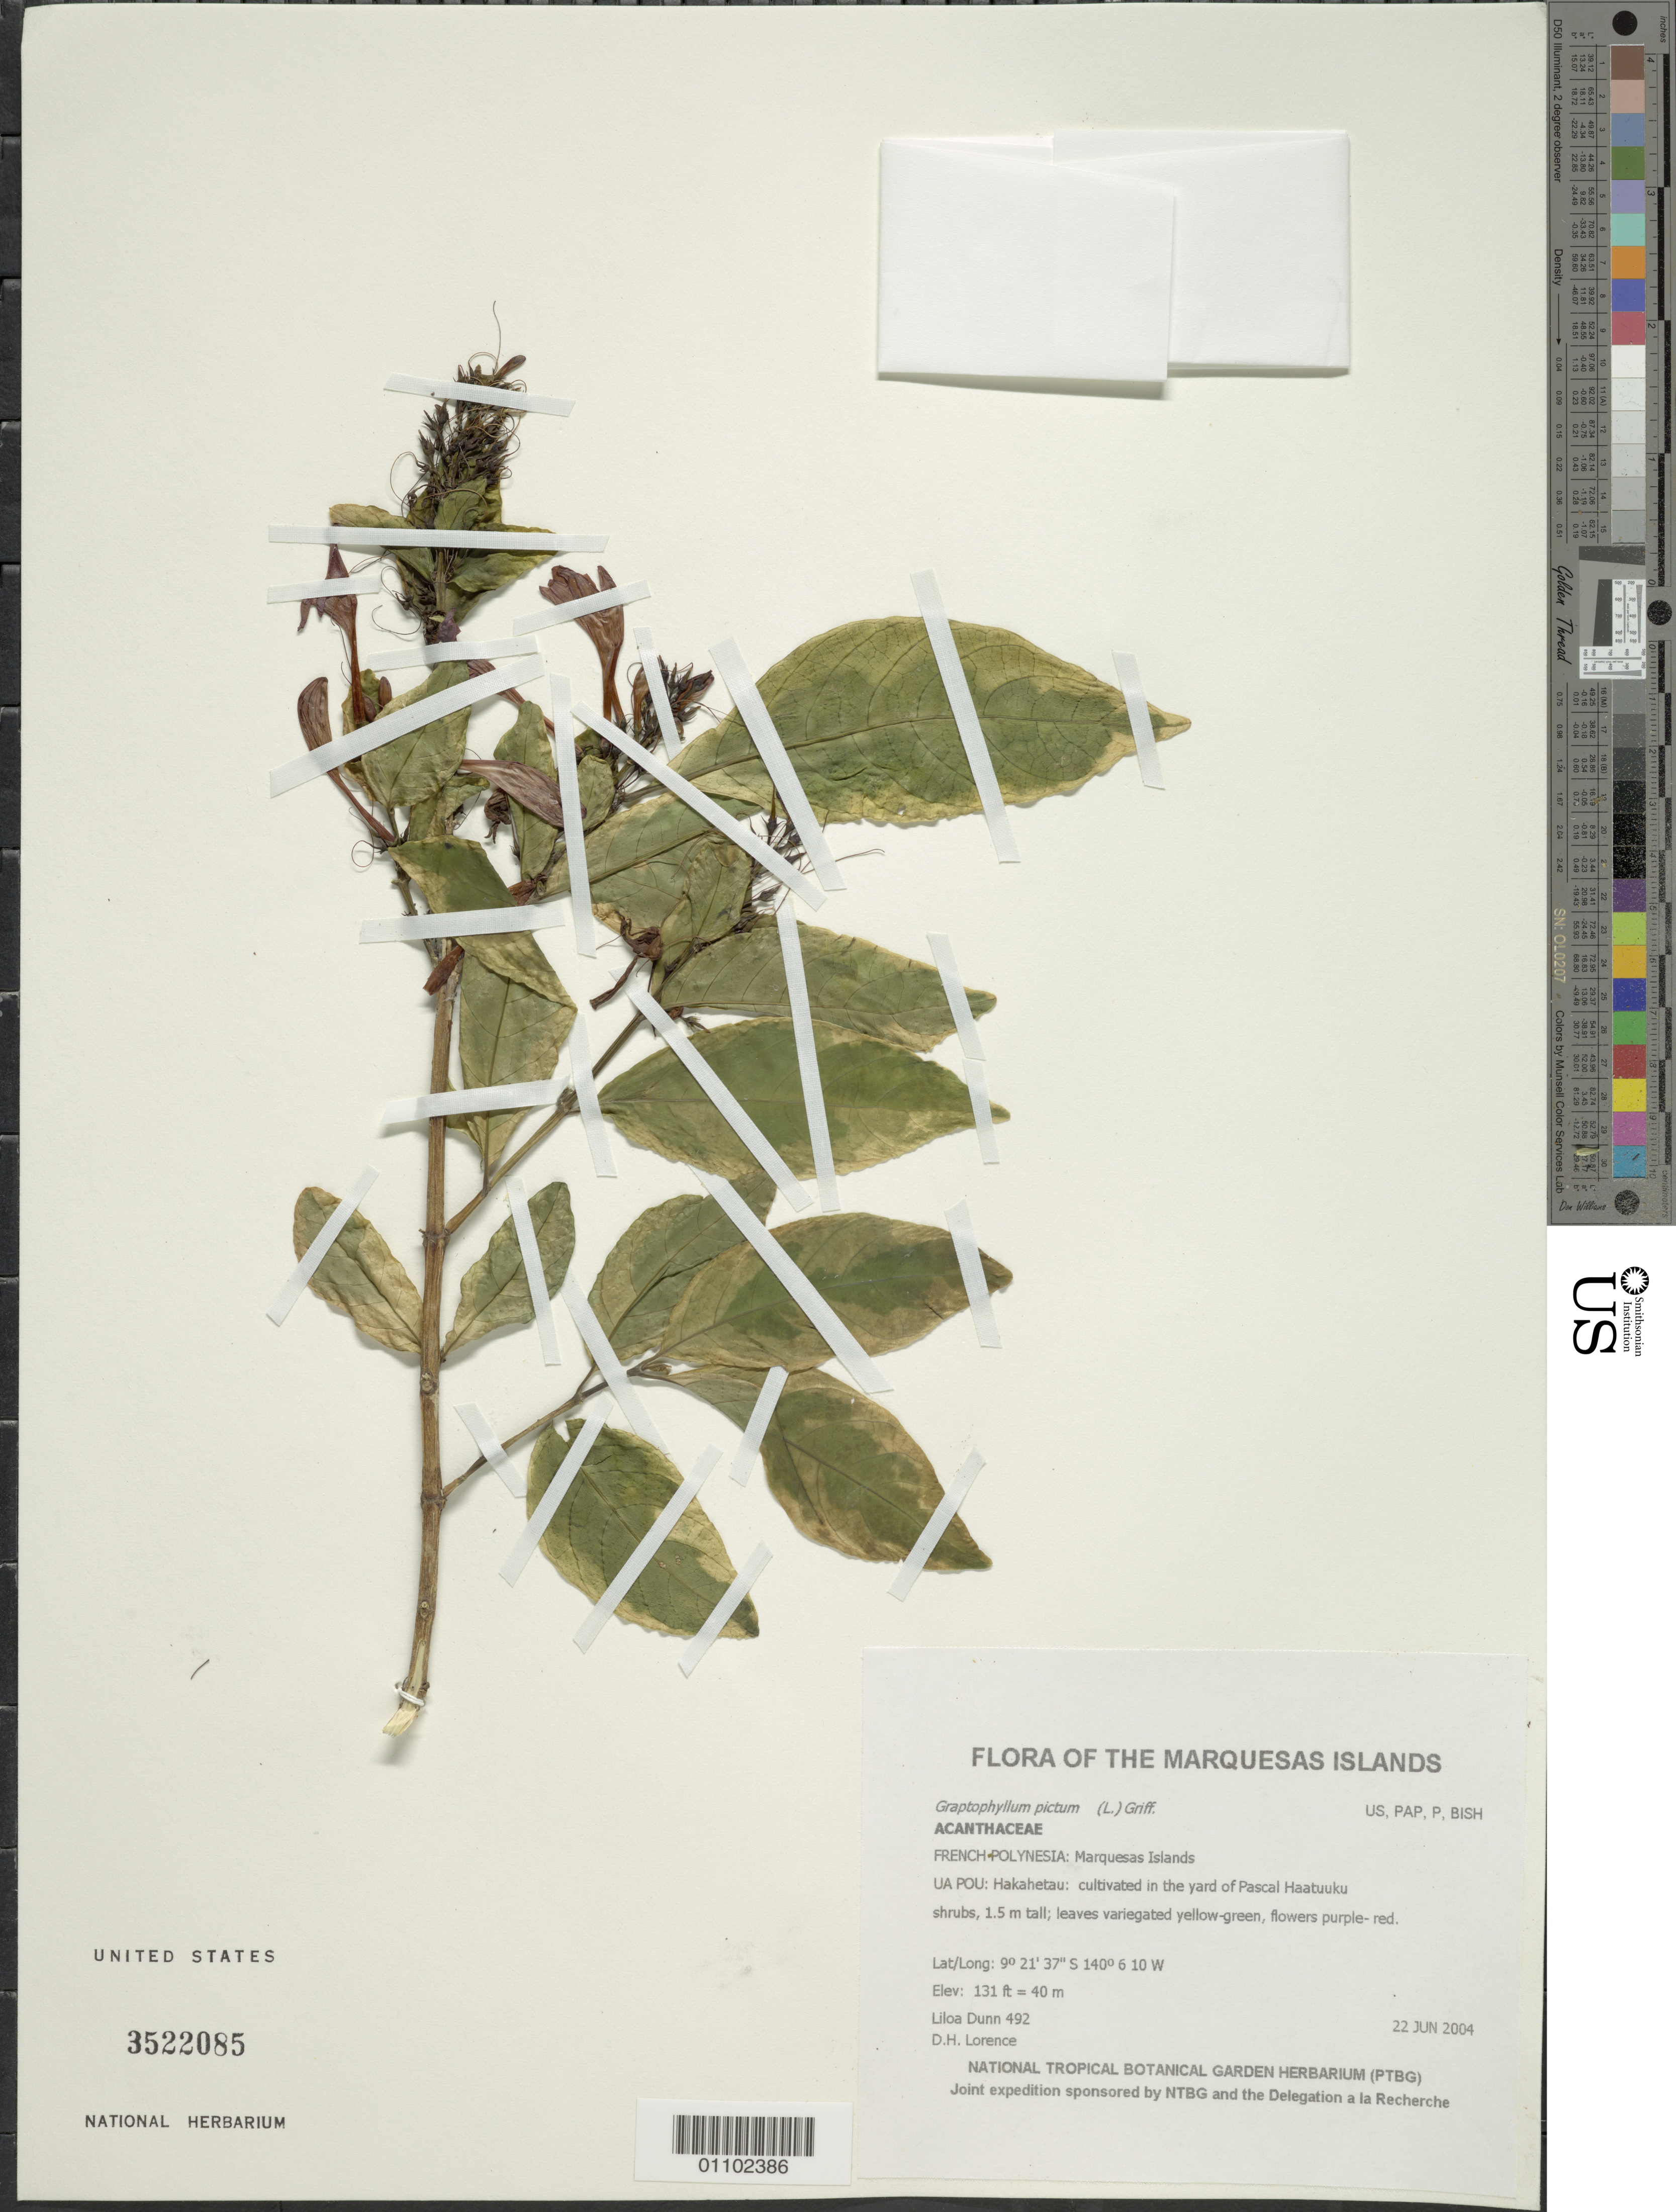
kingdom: Plantae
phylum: Tracheophyta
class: Magnoliopsida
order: Lamiales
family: Acanthaceae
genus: Graptophyllum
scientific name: Graptophyllum pictum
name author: (L.) Griff.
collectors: L. Dunn & D. Lorence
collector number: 492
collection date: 2004-06-22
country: French Polynesia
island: Ua Pou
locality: Hakahetau: cultivated in the yard of Pascal Haatuuku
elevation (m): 40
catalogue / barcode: US 3522085